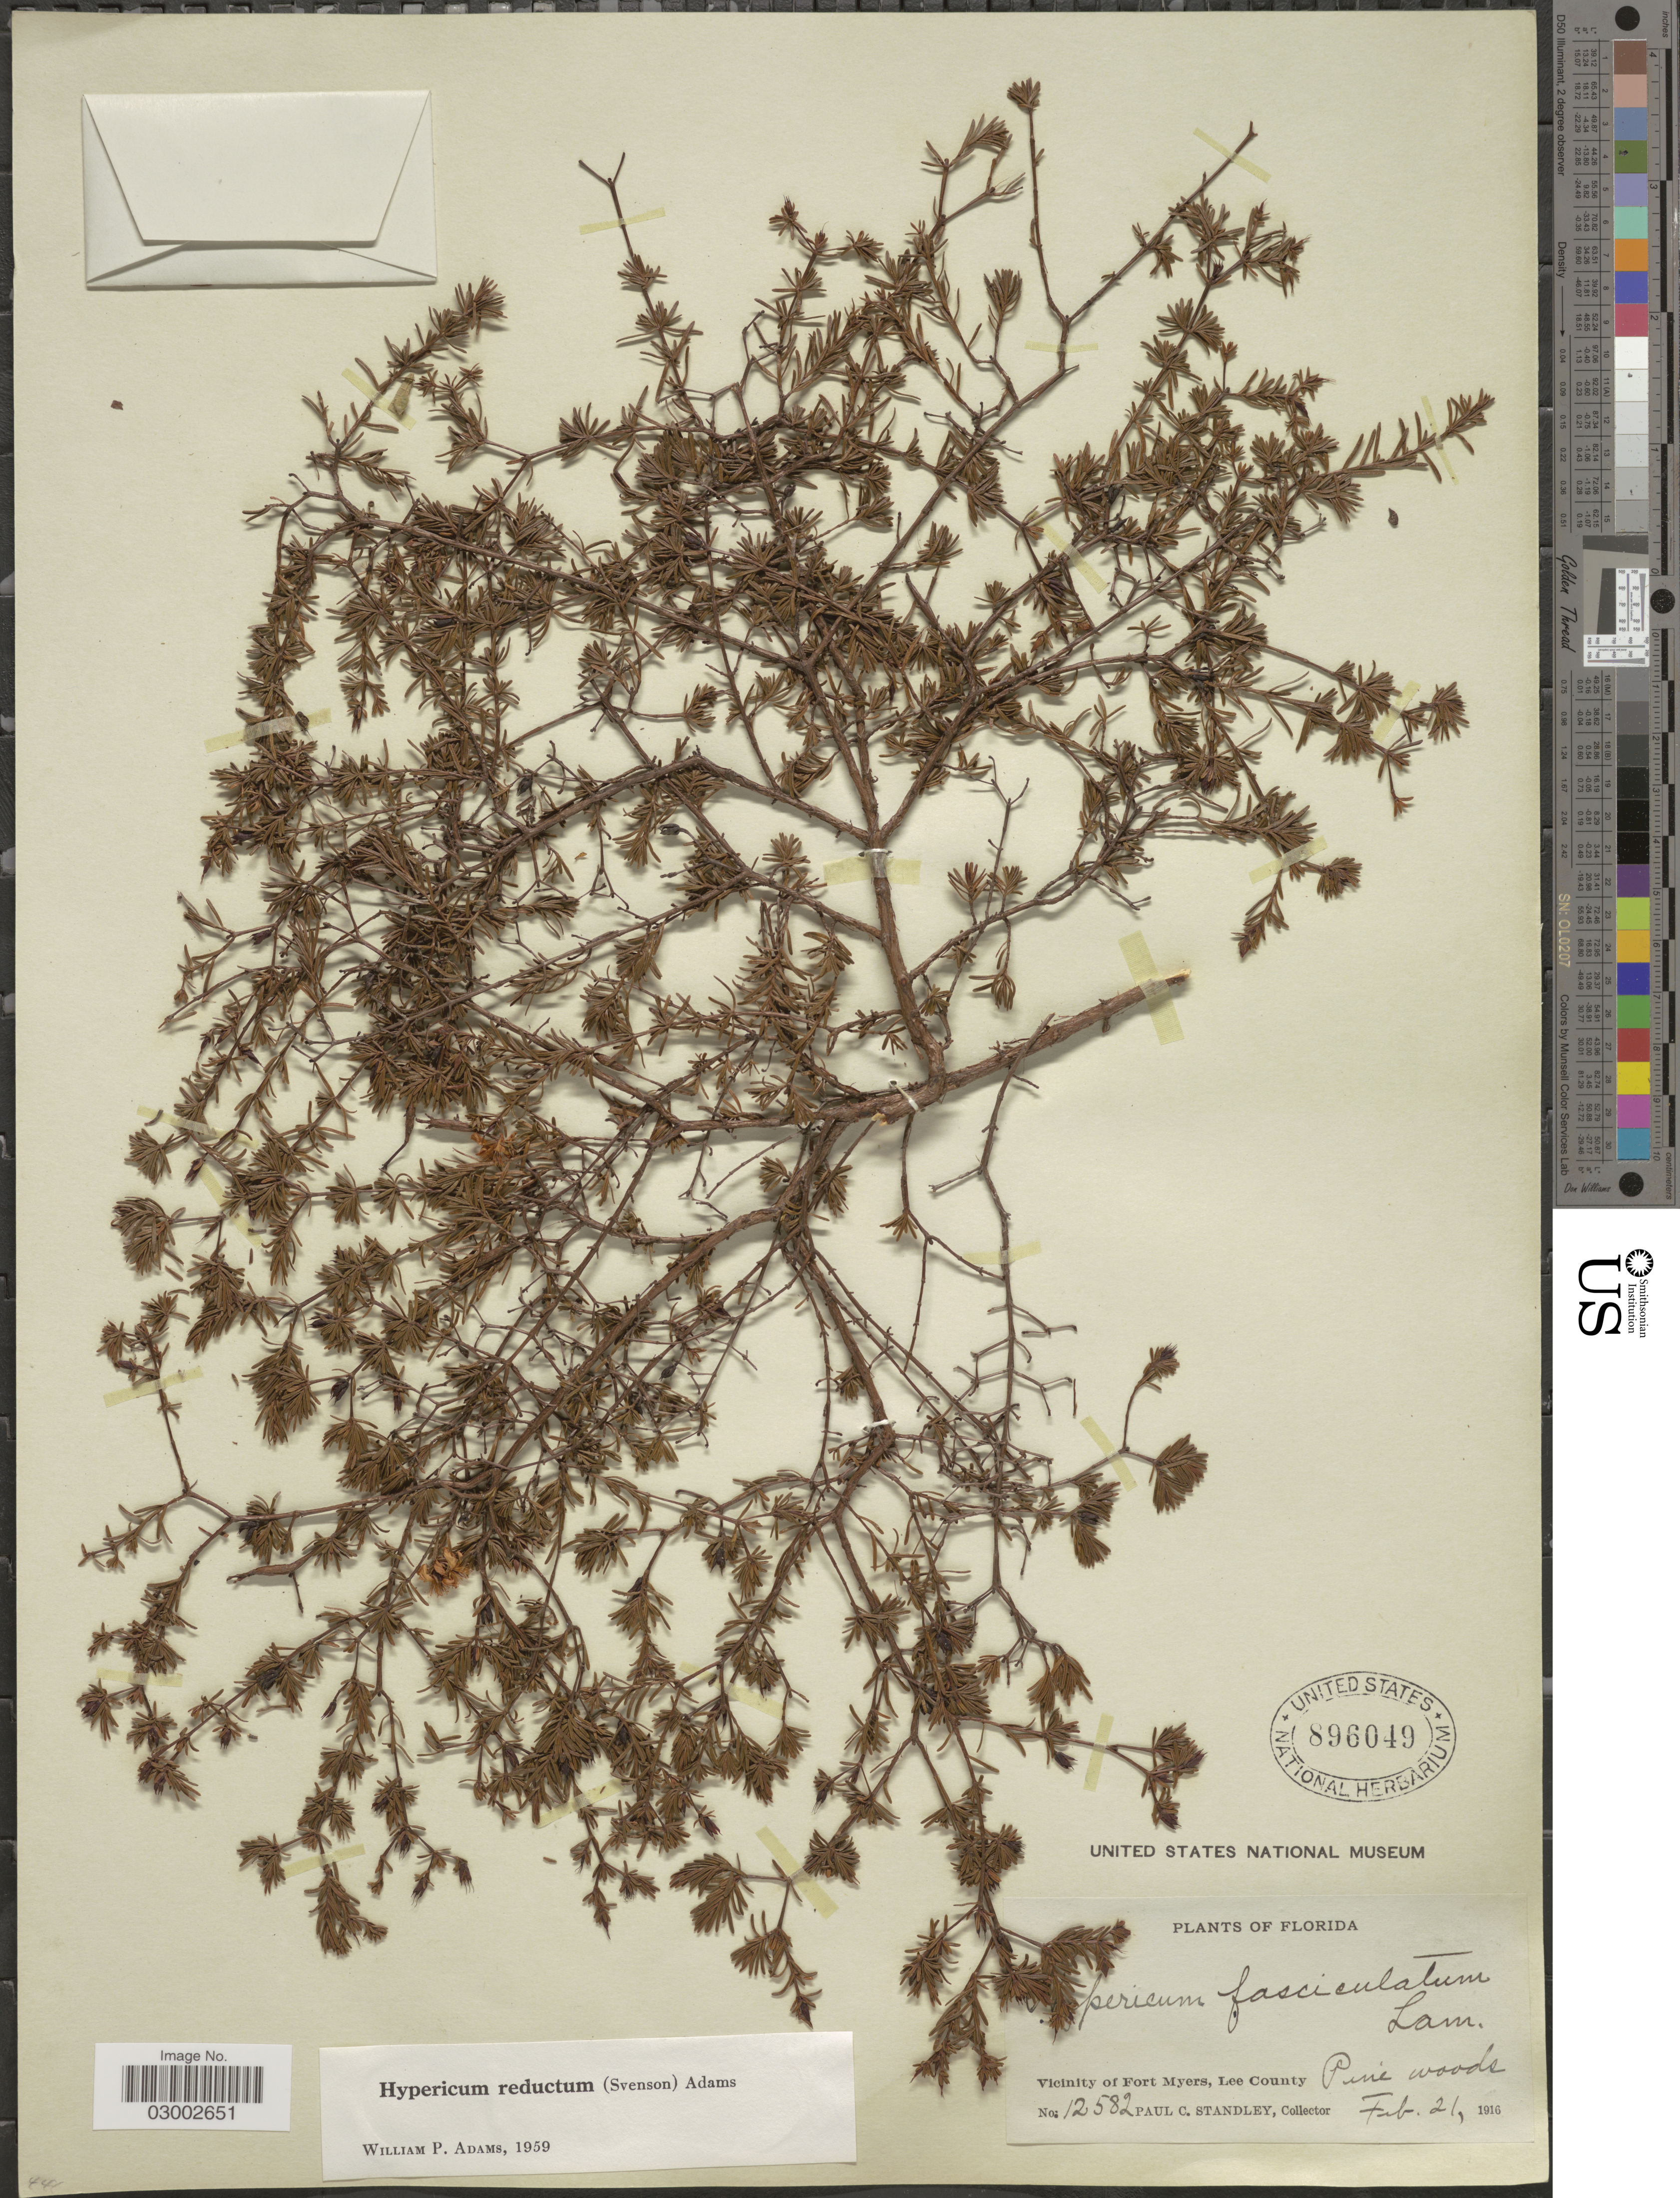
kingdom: Plantae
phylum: Tracheophyta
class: Magnoliopsida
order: Malpighiales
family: Hypericaceae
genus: Hypericum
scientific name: Hypericum brachyphyllum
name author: (Spach) Steud.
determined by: Strong, Mark T., (BOT), Smithsonian Institution - National Museum of Natural History (UNITED STATES)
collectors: P. C. Standley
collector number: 12582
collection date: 1916-02-21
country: United States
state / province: Florida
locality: Vicinity of Fort Myers, Lee County.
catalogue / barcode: US 896049